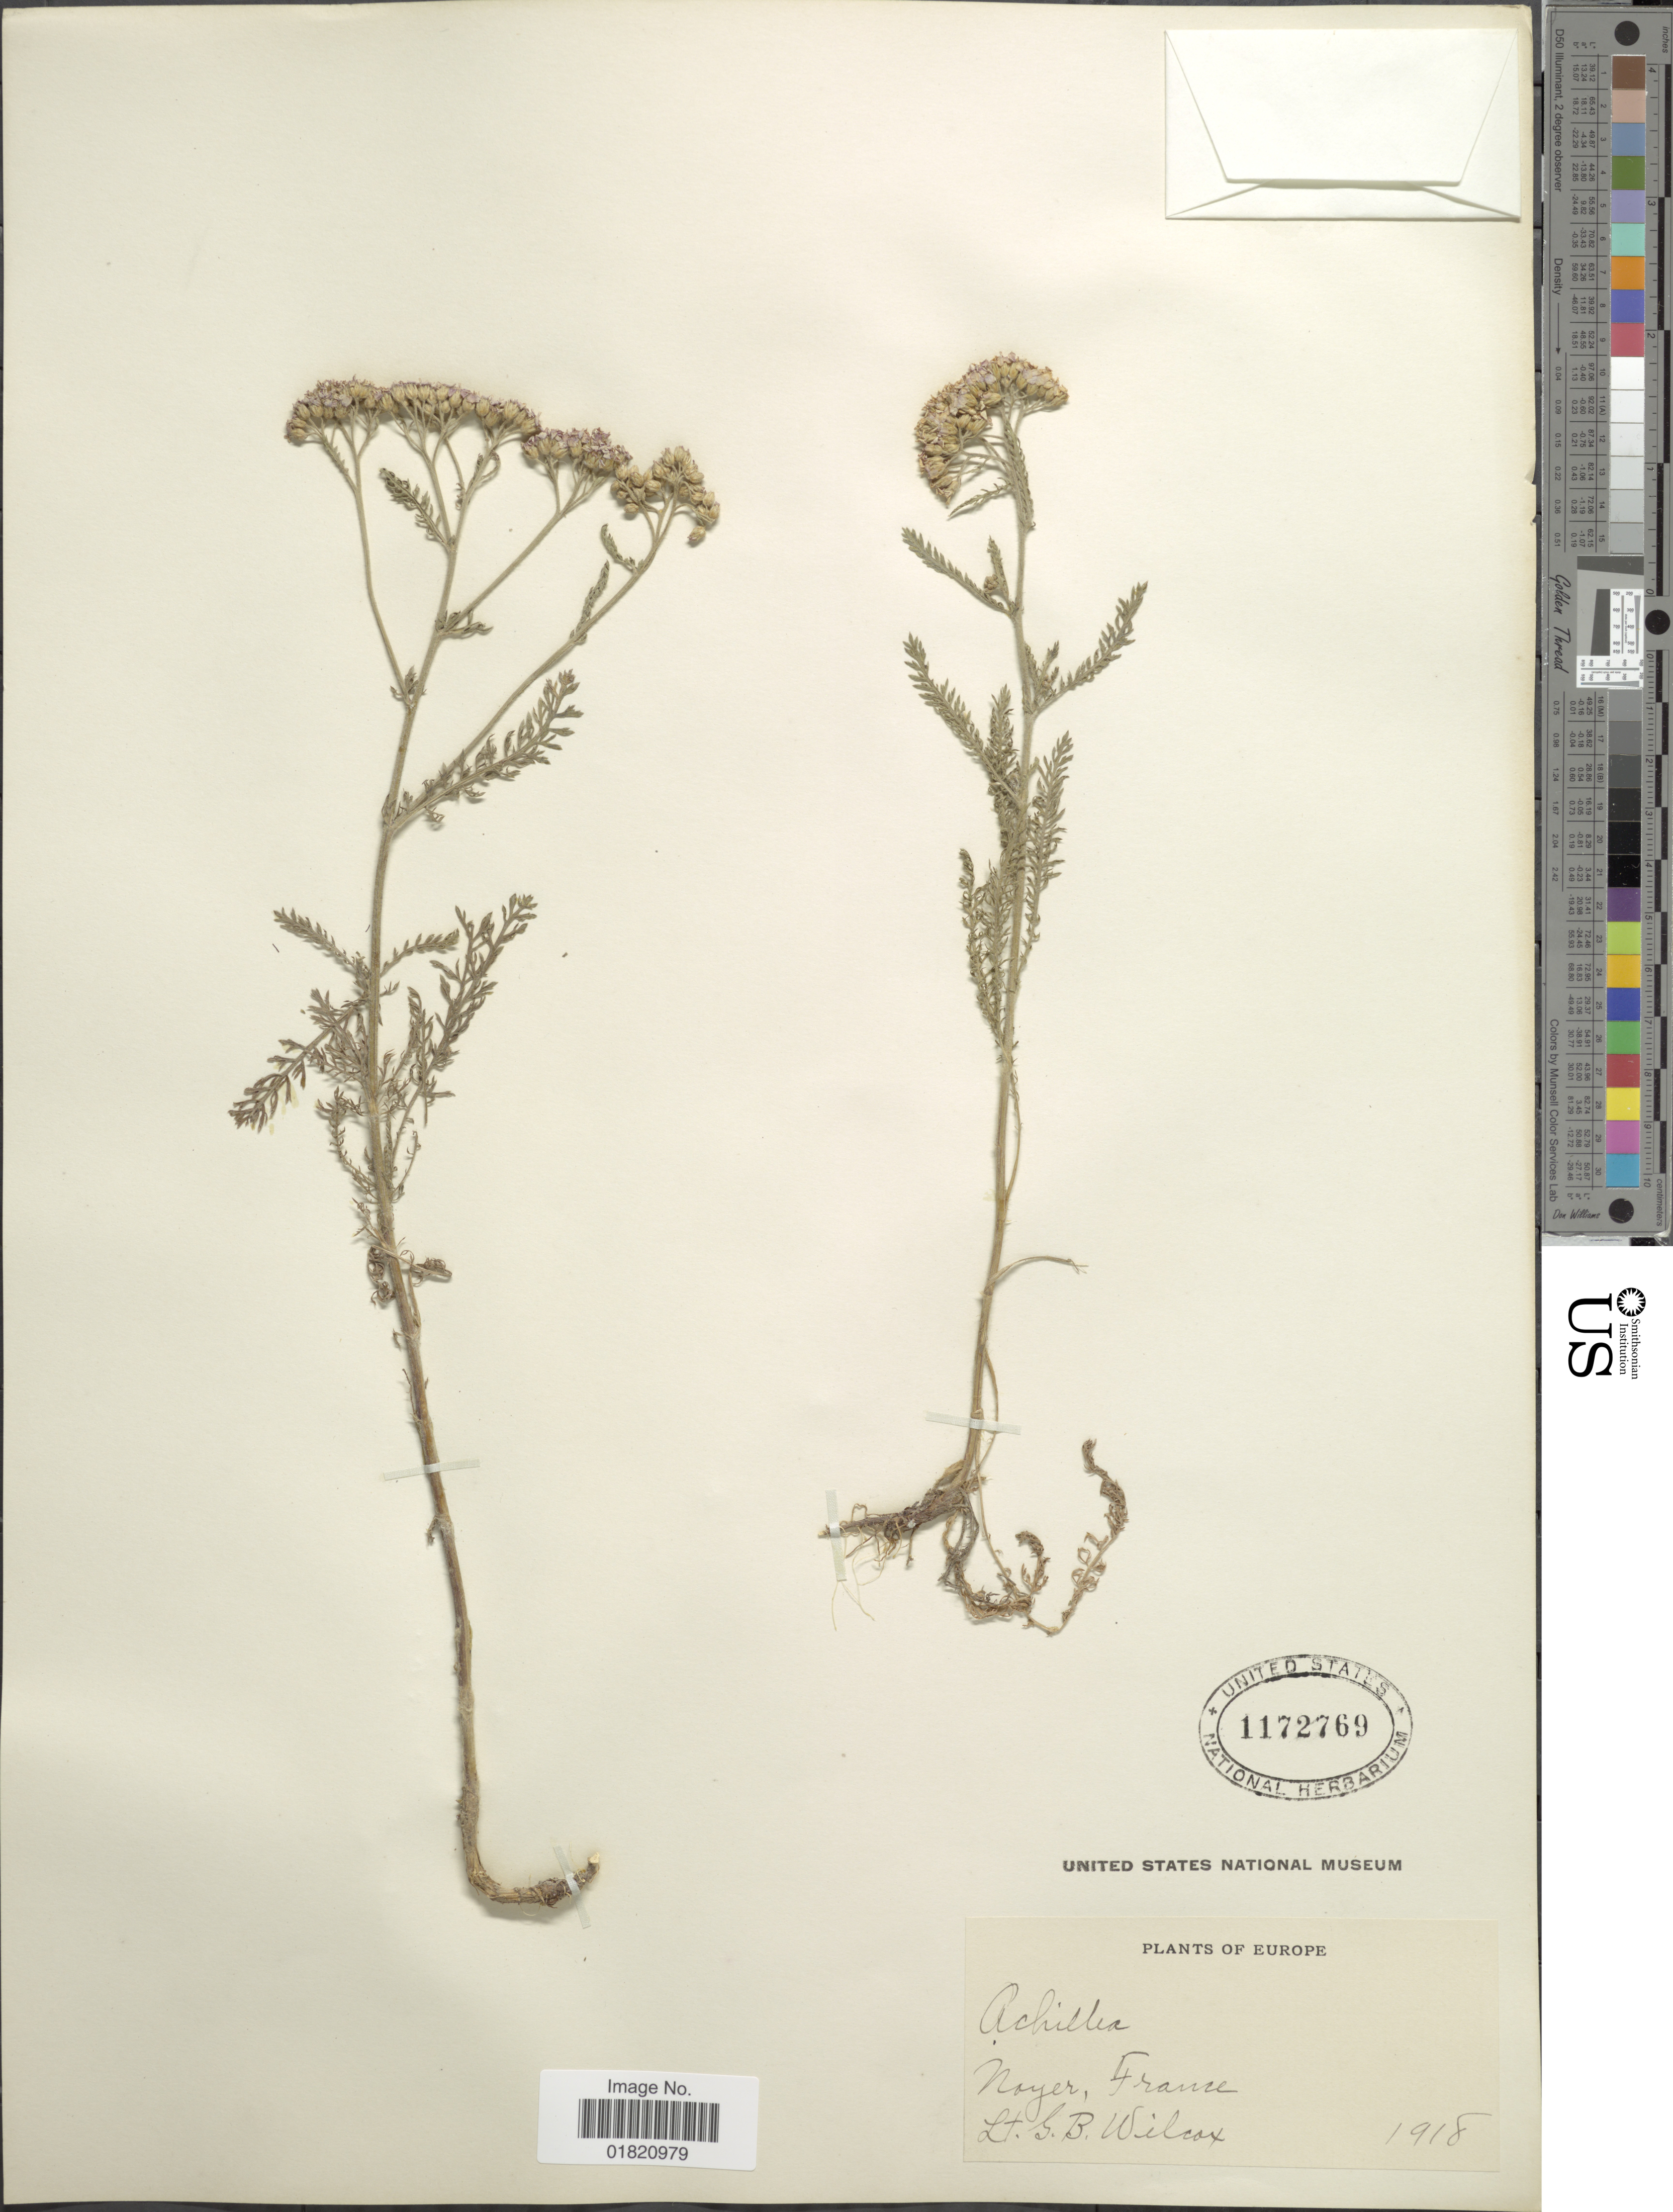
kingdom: Plantae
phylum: Tracheophyta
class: Magnoliopsida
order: Asterales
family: Asteraceae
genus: Achillea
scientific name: Achillea sp.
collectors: G. Wilcox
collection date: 1918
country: France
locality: Noyer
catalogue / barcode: US 1172769